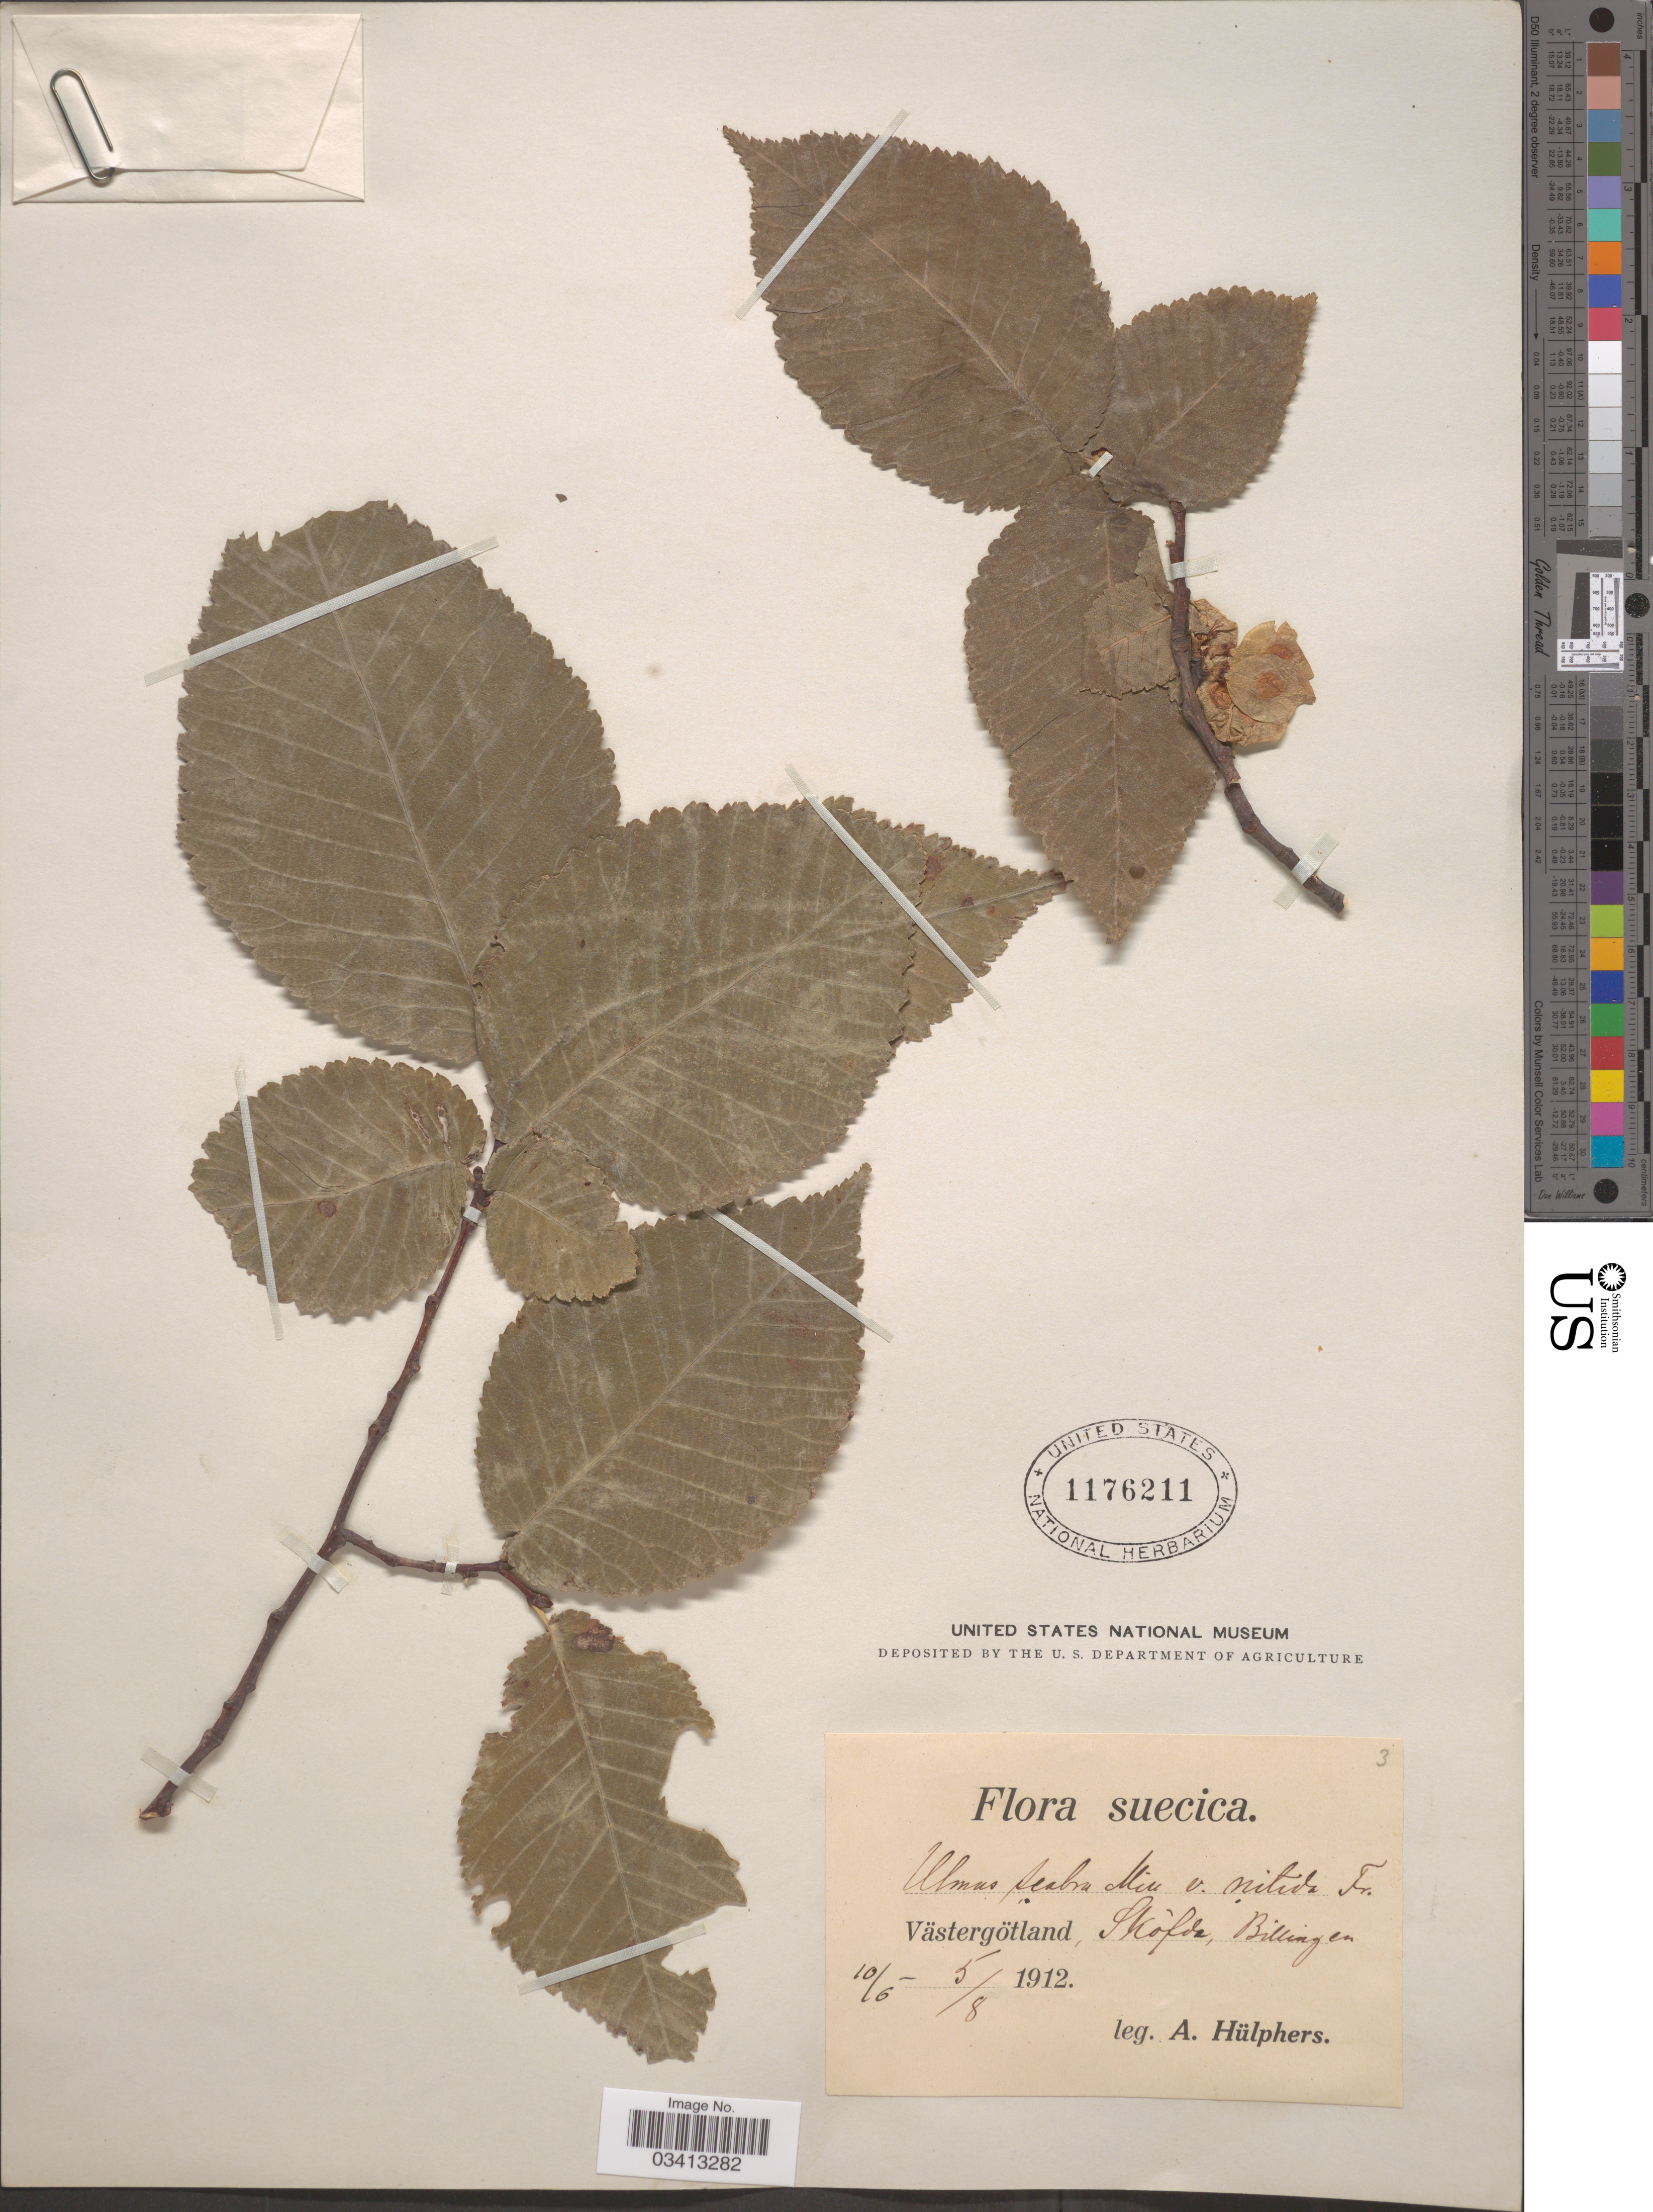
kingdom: Plantae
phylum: Tracheophyta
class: Magnoliopsida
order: Rosales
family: Ulmaceae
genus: Ulmus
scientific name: Ulmus glabra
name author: Huds.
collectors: A. Hülphers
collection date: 1912-06-10/1912-08-05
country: Sweden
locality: Suecica. Västergötland, Skôfde, Billingen.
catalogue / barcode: US 1176211